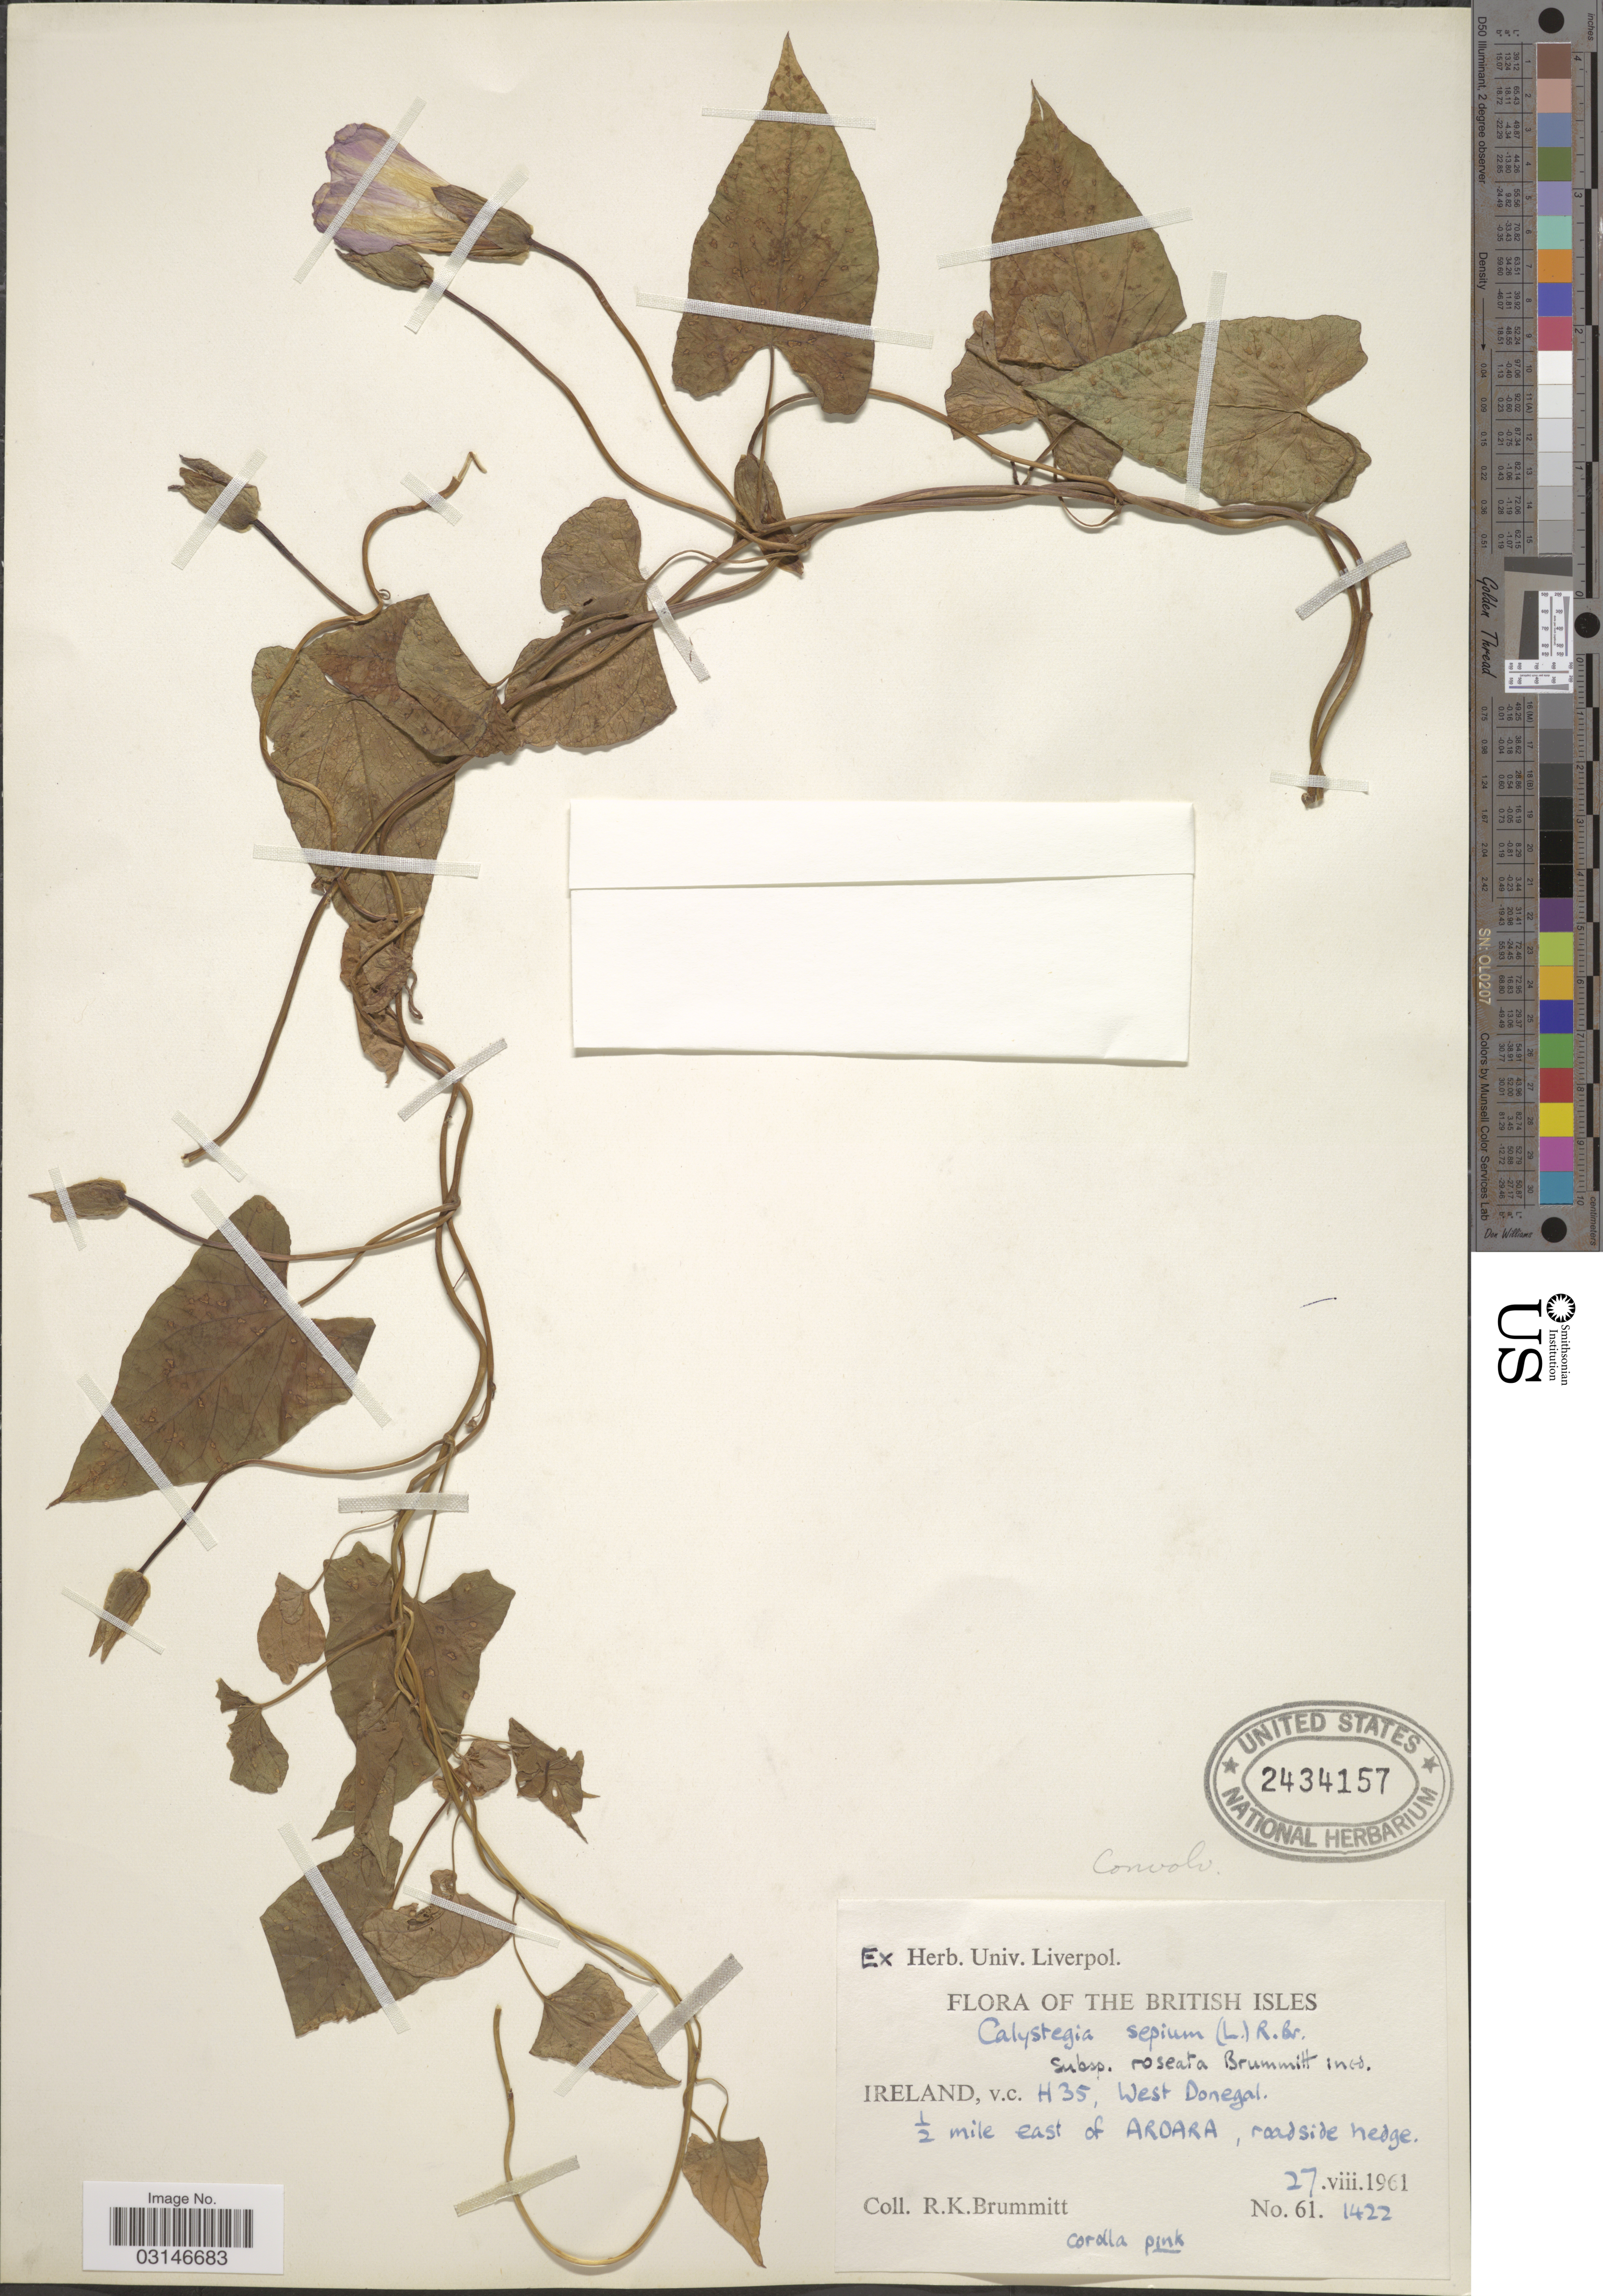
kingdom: Plantae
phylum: Tracheophyta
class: Magnoliopsida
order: Solanales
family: Convolvulaceae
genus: Calystegia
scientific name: Calystegia sepium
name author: (L.) R. Br.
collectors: R. K. Brummitt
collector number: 61.1422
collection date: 1961-08-27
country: Ireland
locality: The British Isles. Ireland, V.C. H35, West Donegal. ½ mile east of Aroara, roadside hedge.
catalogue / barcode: US 2434157